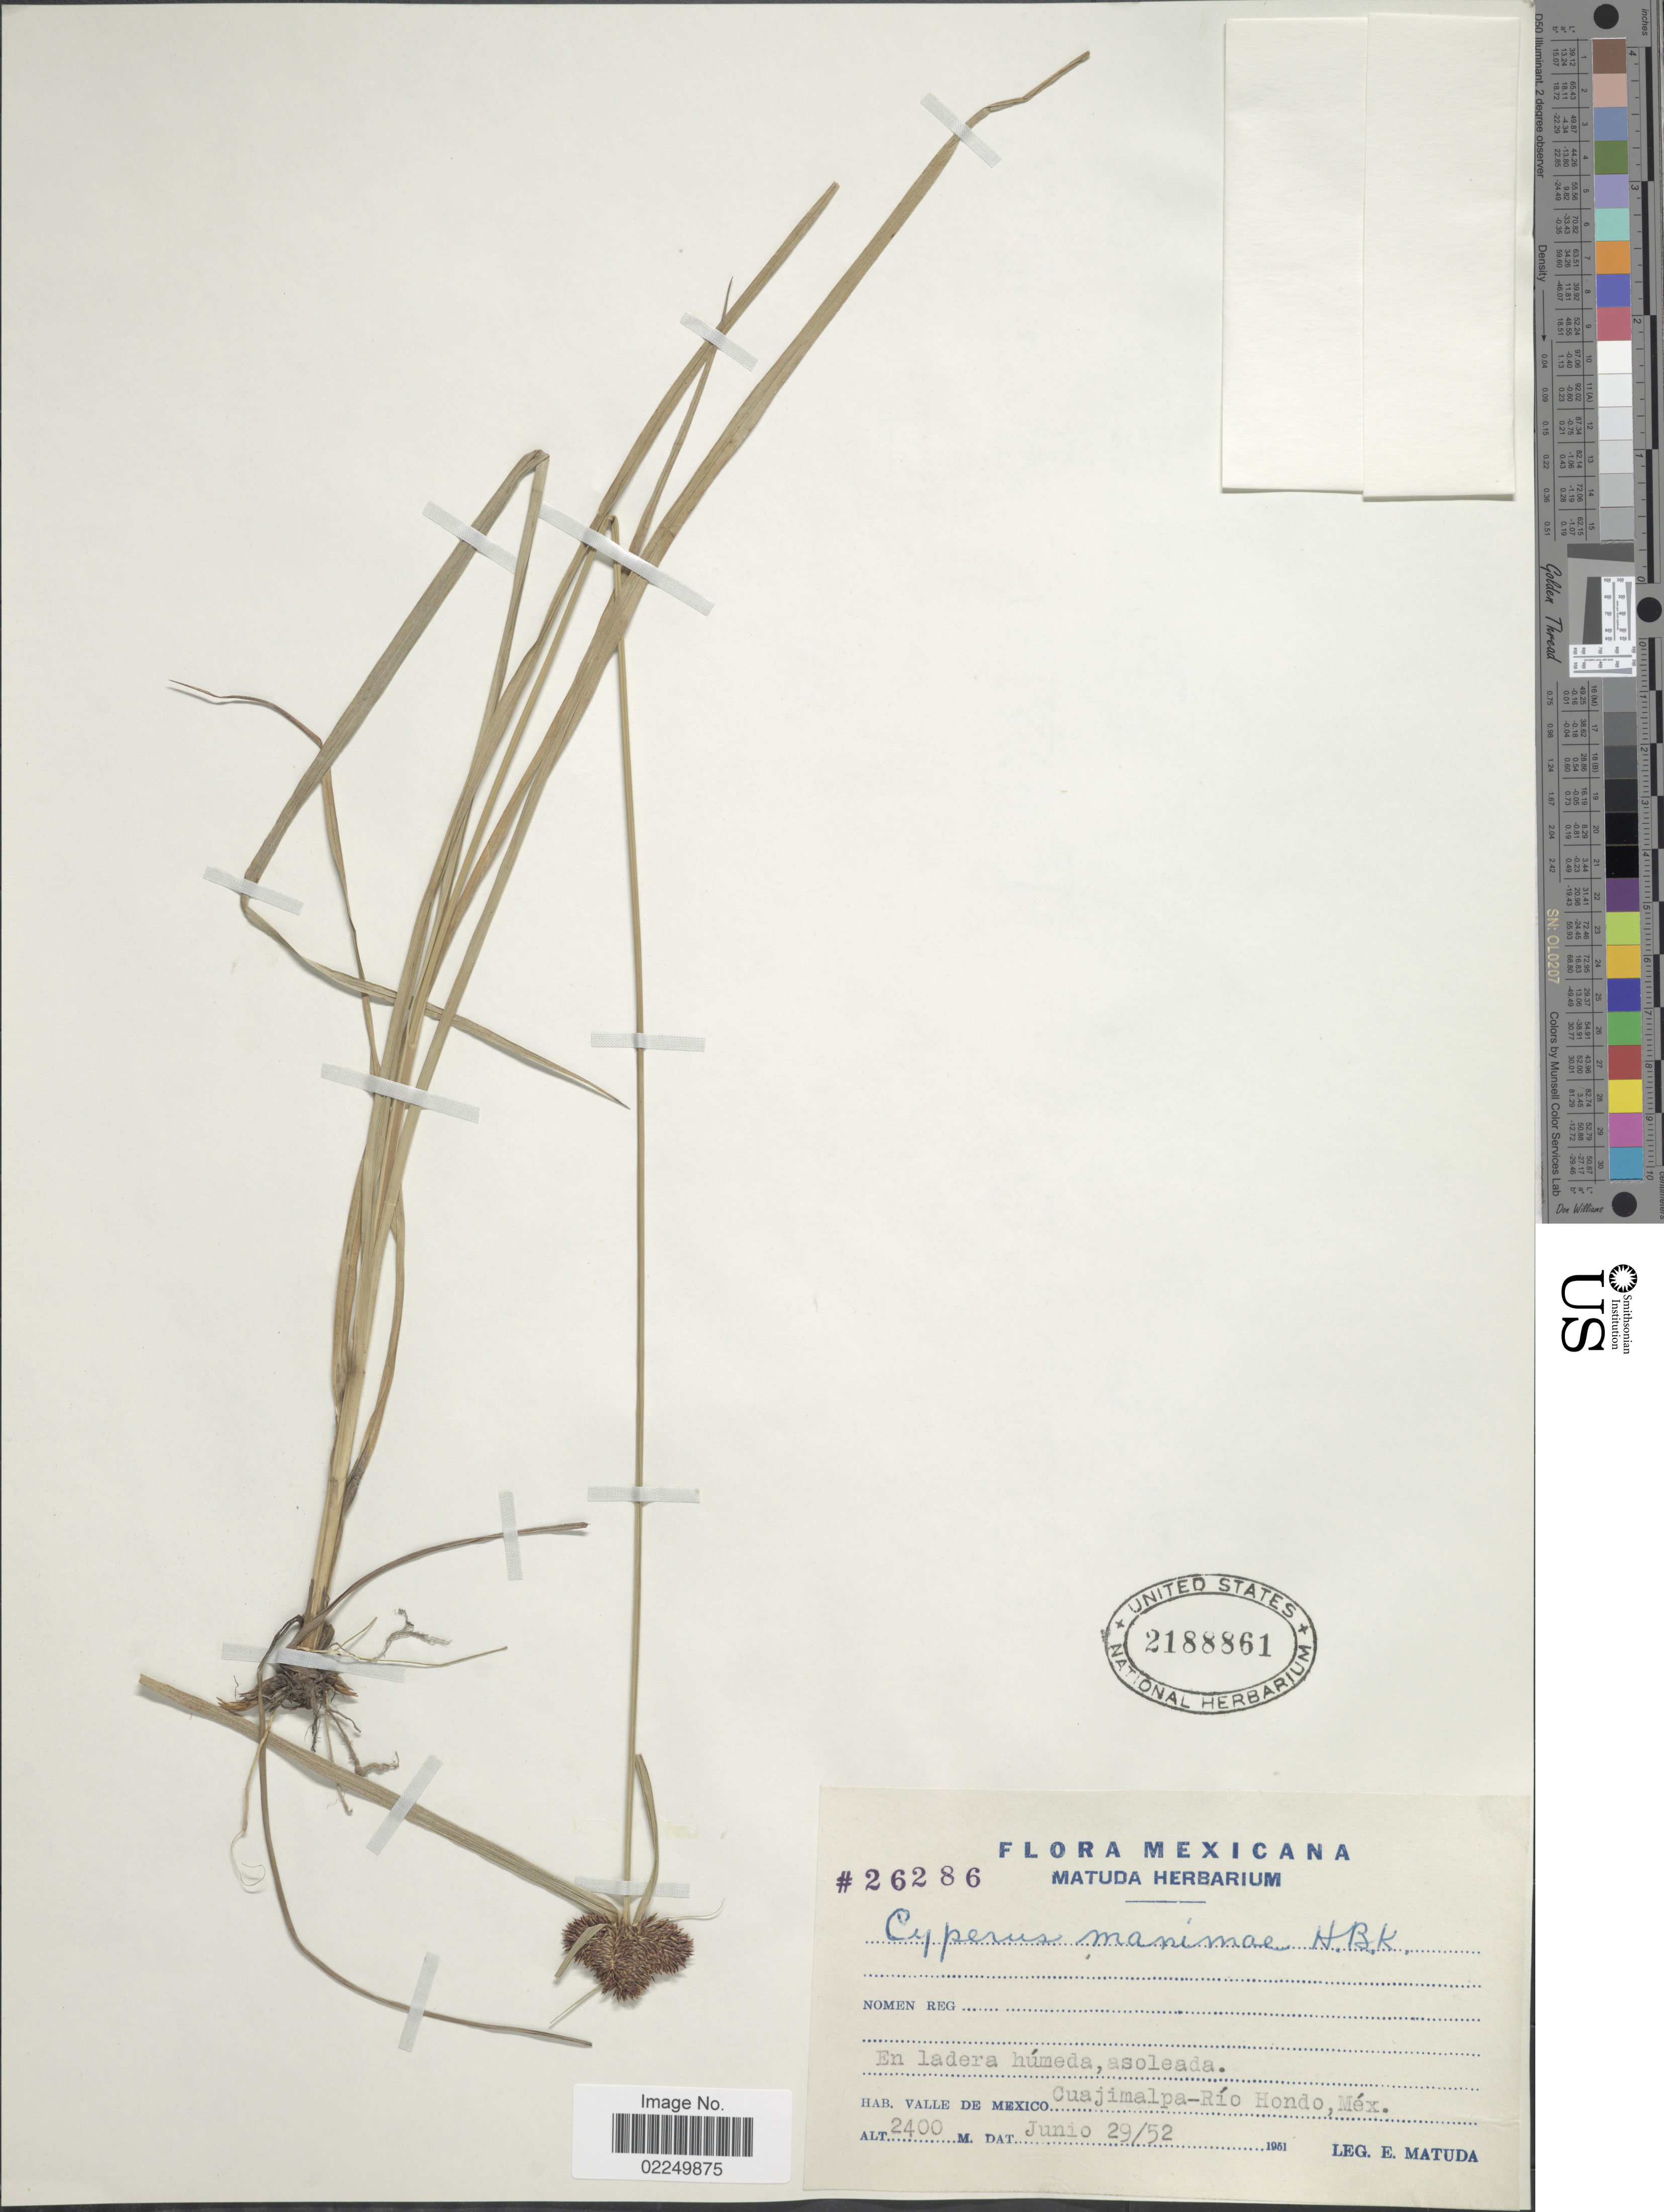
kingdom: Plantae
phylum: Tracheophyta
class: Liliopsida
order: Poales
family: Cyperaceae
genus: Cyperus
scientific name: Cyperus manimae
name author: Kunth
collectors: E. Matuda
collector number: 26286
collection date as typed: Transcribed d/m/y: 29/6/52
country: Mexico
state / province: México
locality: Valle de Mexico Cuajimalpa- Rio Hondo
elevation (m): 2400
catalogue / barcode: US 2188861